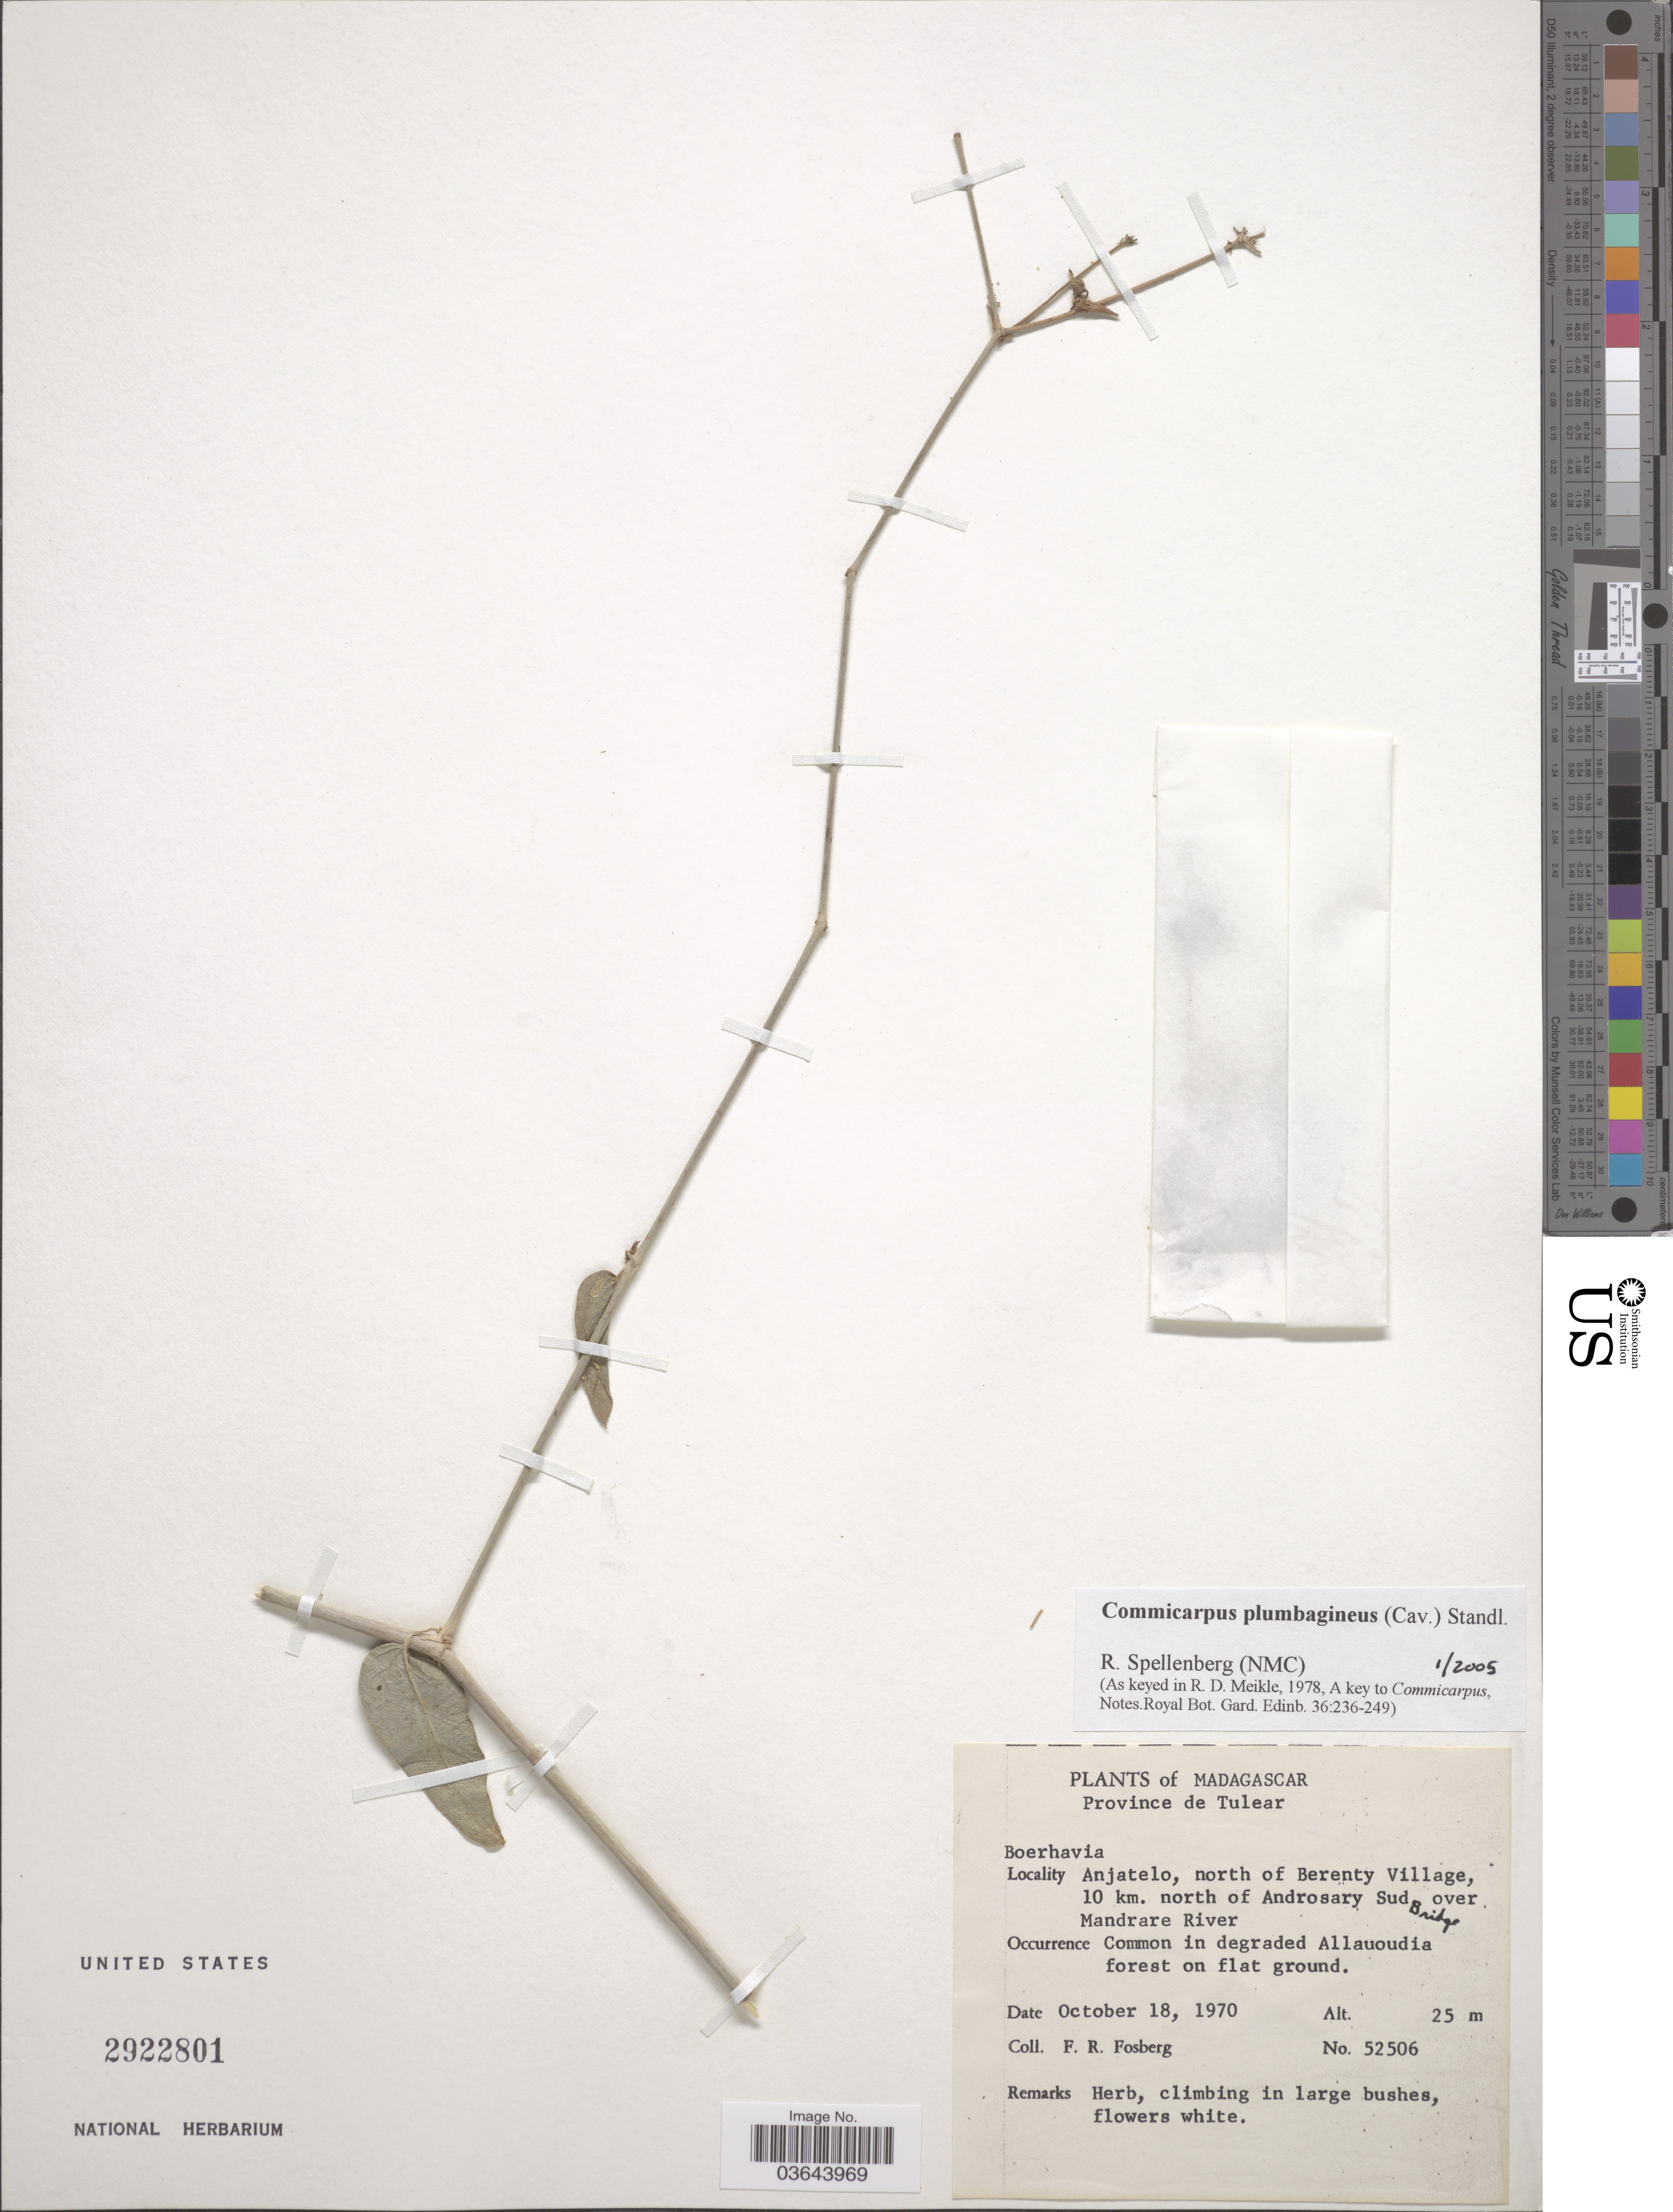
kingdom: Plantae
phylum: Tracheophyta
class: Magnoliopsida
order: Caryophyllales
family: Nyctaginaceae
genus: Boerhavia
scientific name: Boerhavia plumbaginea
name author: Cav.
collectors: F. R. Fosberg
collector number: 52506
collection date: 1970-10-18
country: Madagascar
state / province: Anosy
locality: Province de Tulear. Anjatelo, north of Berenty Village, 10 km. north of Androsary Sud Bridge over Mandrare River.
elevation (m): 25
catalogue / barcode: US 2922801